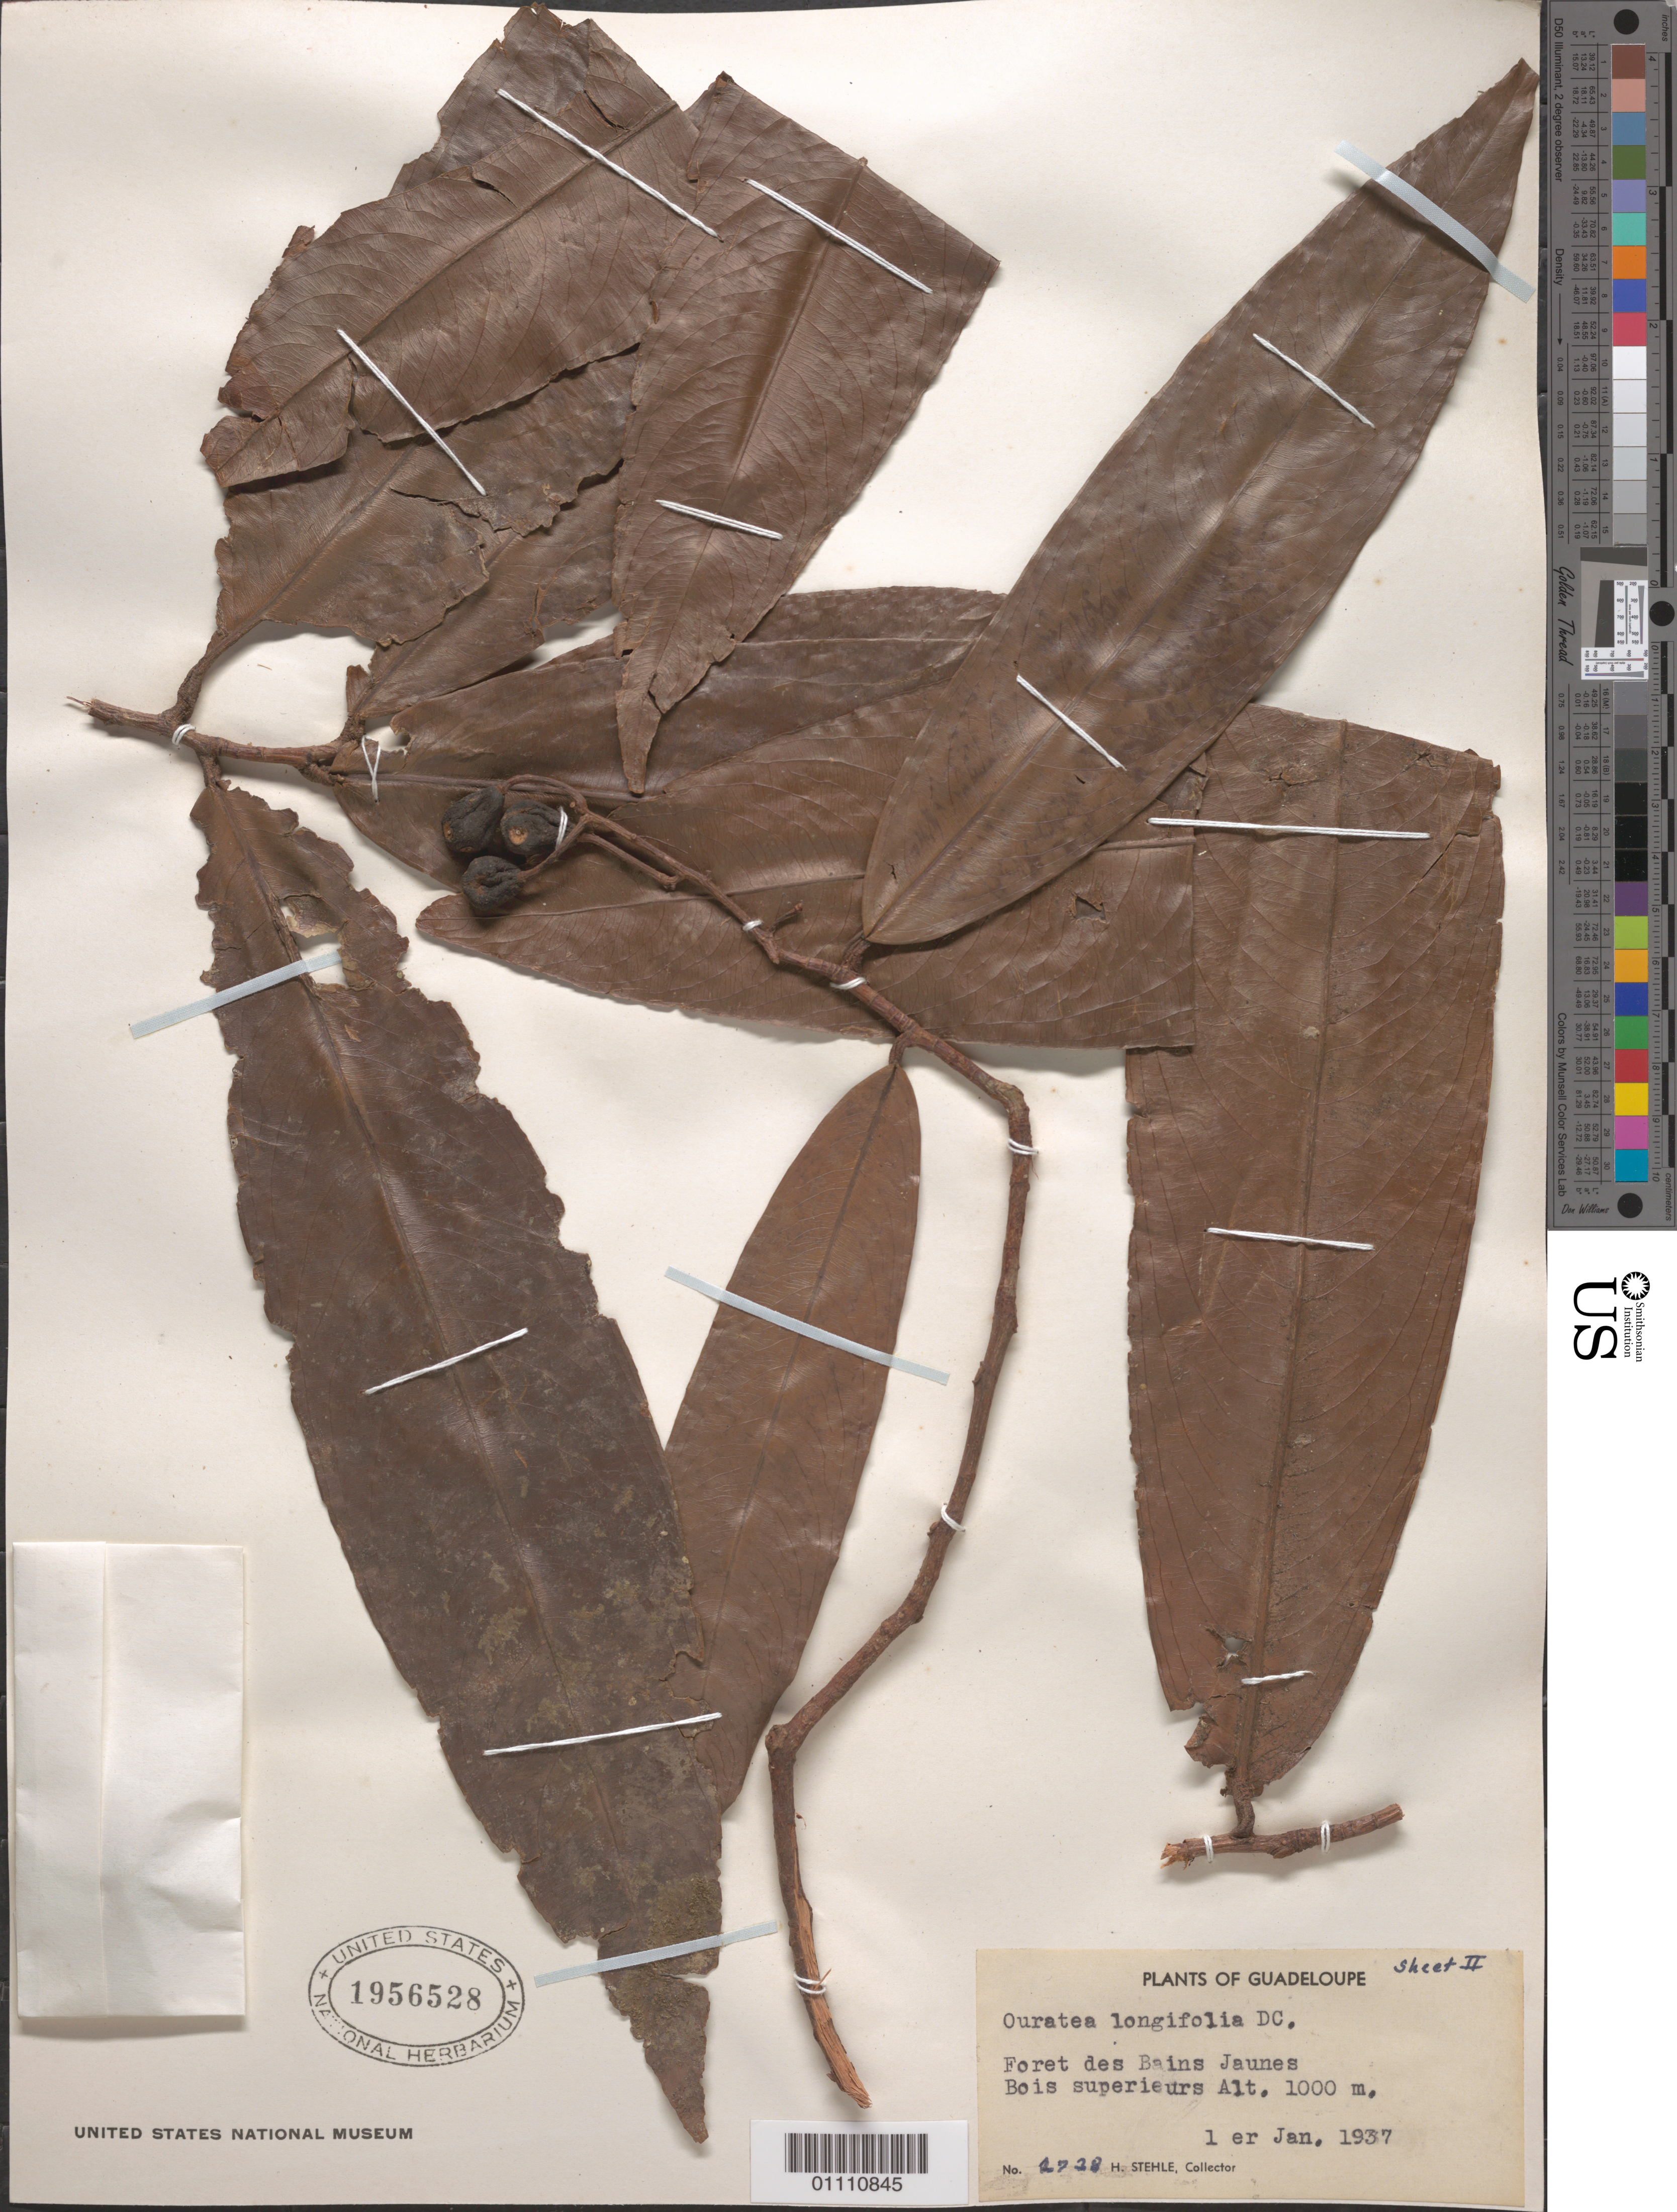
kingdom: Plantae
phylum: Tracheophyta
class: Magnoliopsida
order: Malpighiales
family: Ochnaceae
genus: Ouratea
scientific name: Ouratea longifolia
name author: (Lam.) Engl.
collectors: H. Stehlé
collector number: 2728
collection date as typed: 01 Jan 1937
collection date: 1937-01-01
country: Guadeloupe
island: Basse Terre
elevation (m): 1000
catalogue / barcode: US 1956528